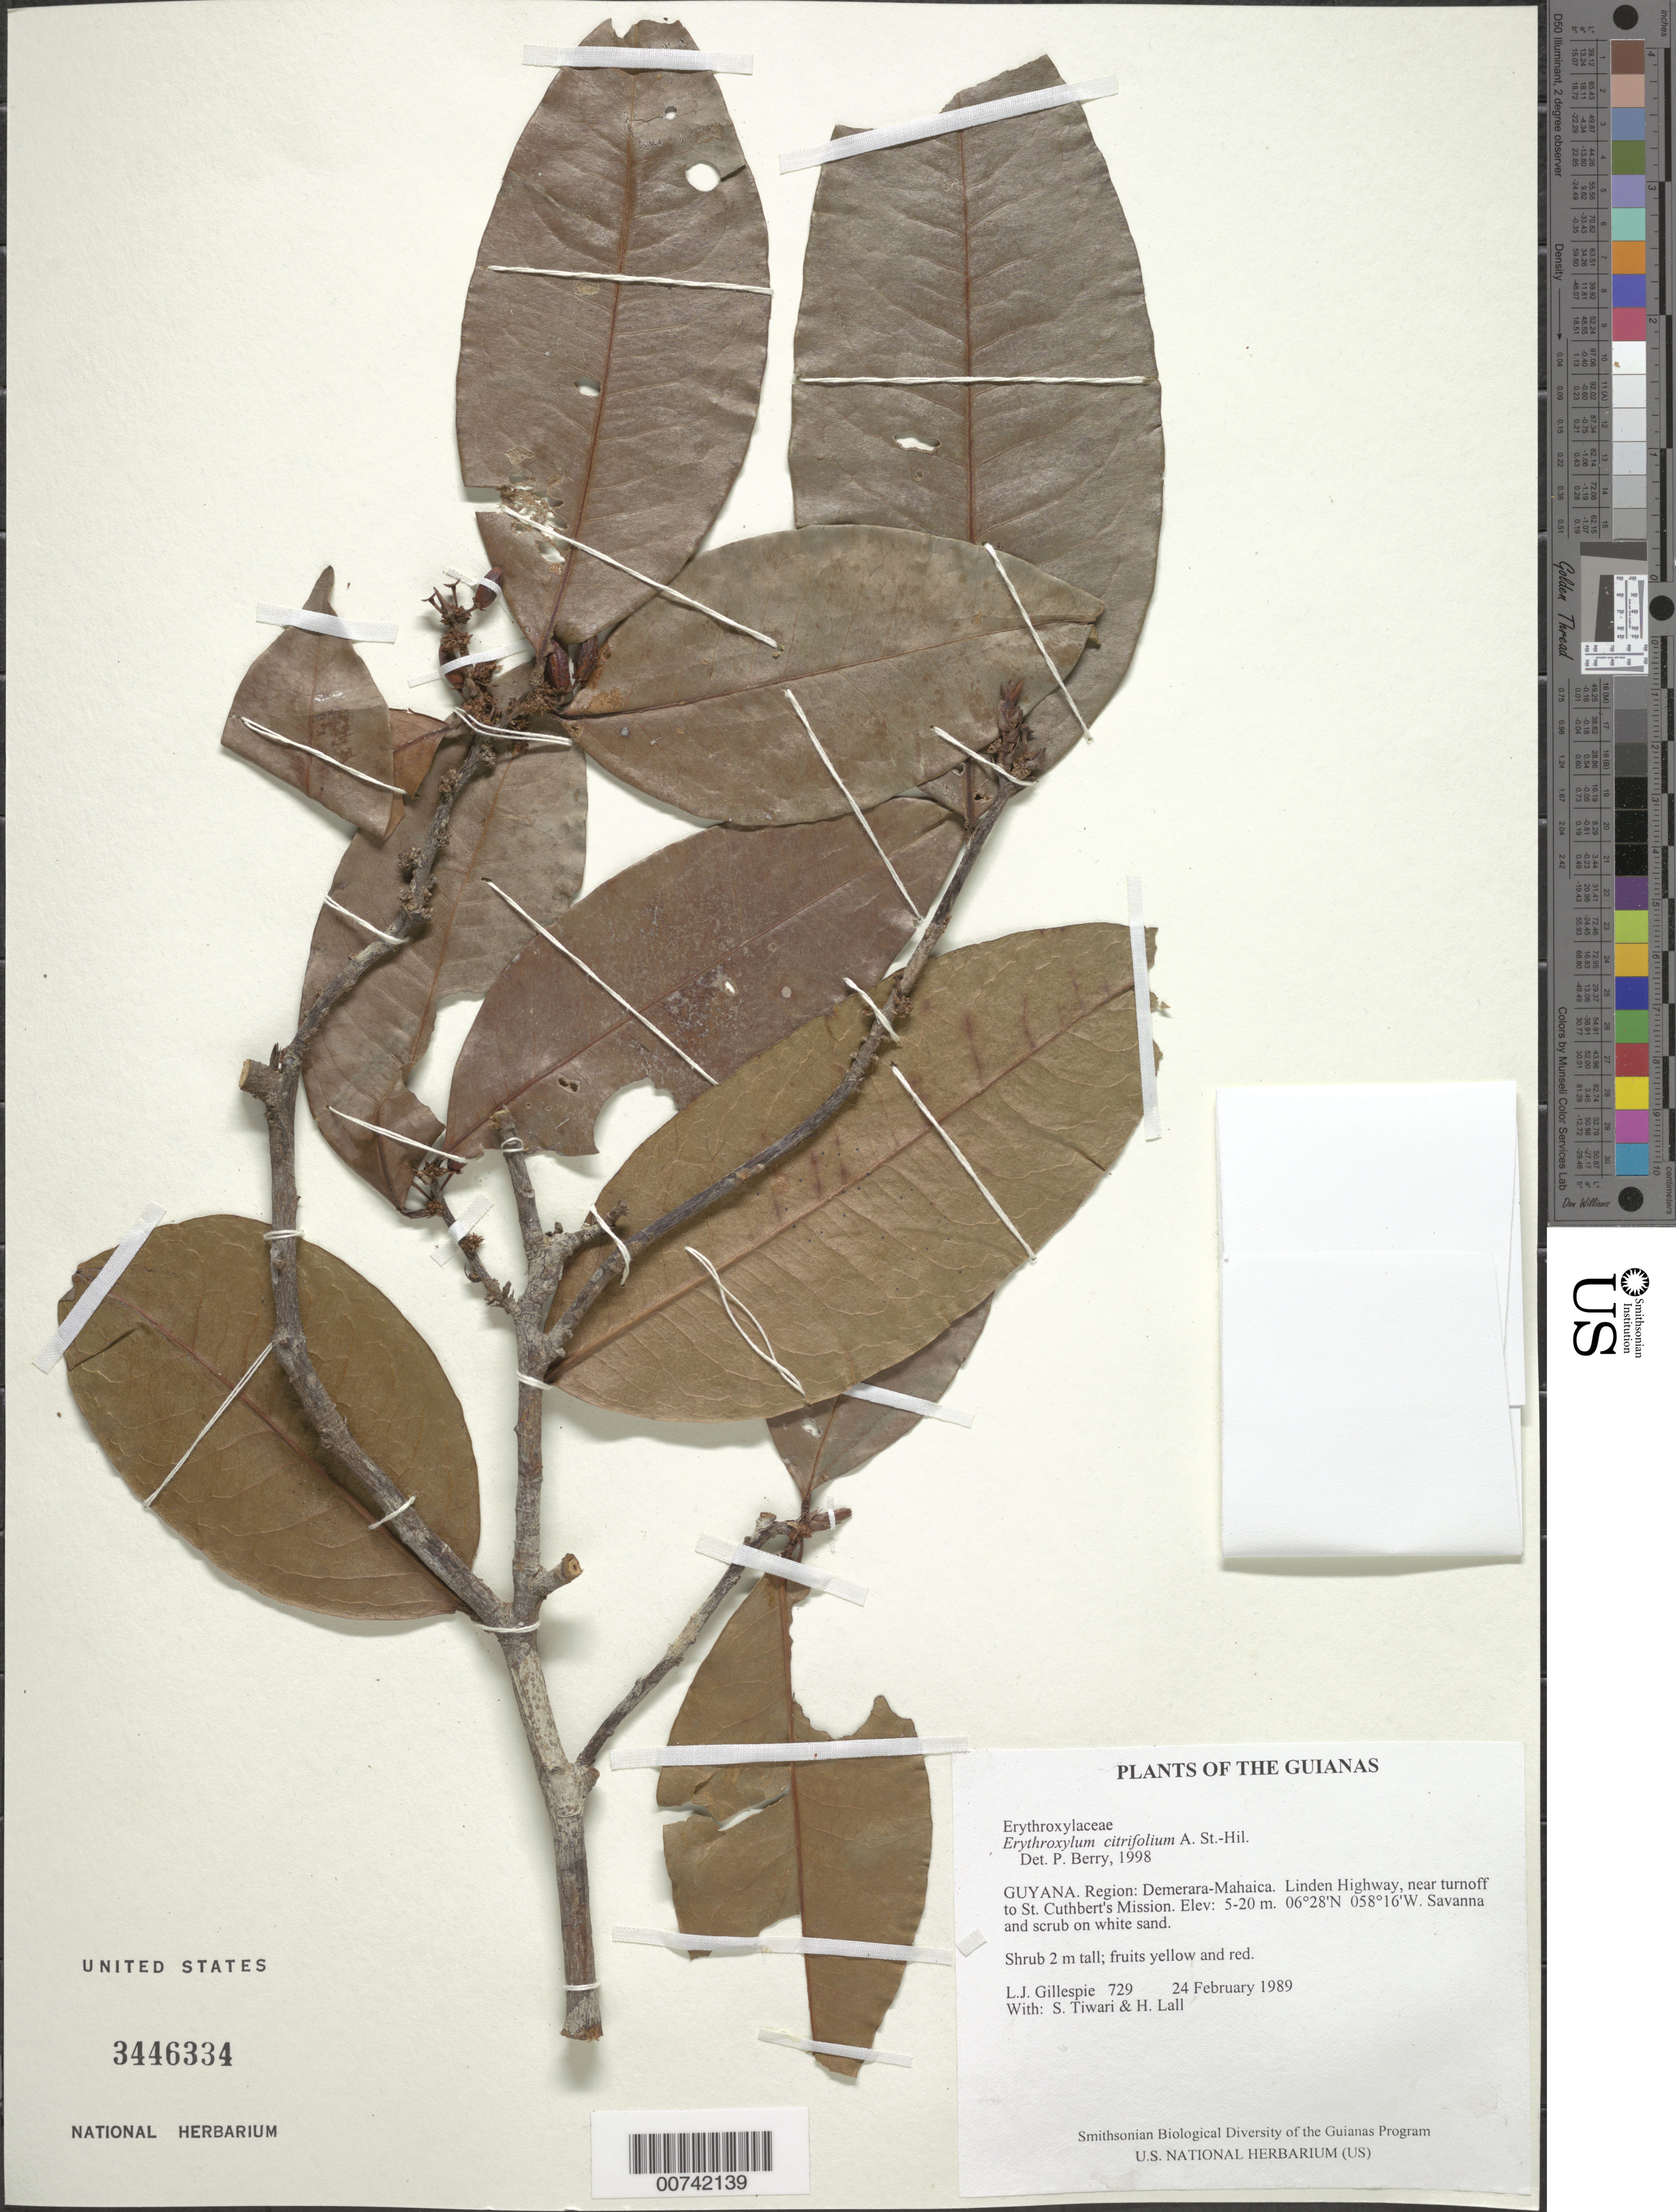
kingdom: Plantae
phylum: Tracheophyta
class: Magnoliopsida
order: Malpighiales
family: Erythroxylaceae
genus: Erythroxylum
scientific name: Erythroxylum citrifolium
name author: A. St.-Hil.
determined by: Berry, P. E., (WIS), University of Wisconsin - Madison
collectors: L. J. Gillespie, S. Tiwari & H. Lall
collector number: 729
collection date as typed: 24 February 1989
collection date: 1989-02-24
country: Guyana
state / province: Demerara-Mahaica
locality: Linden Highway, near turnoff to St. Cuthbert's Mission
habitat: Savanna and scrub on white sand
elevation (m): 5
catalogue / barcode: US 3446334